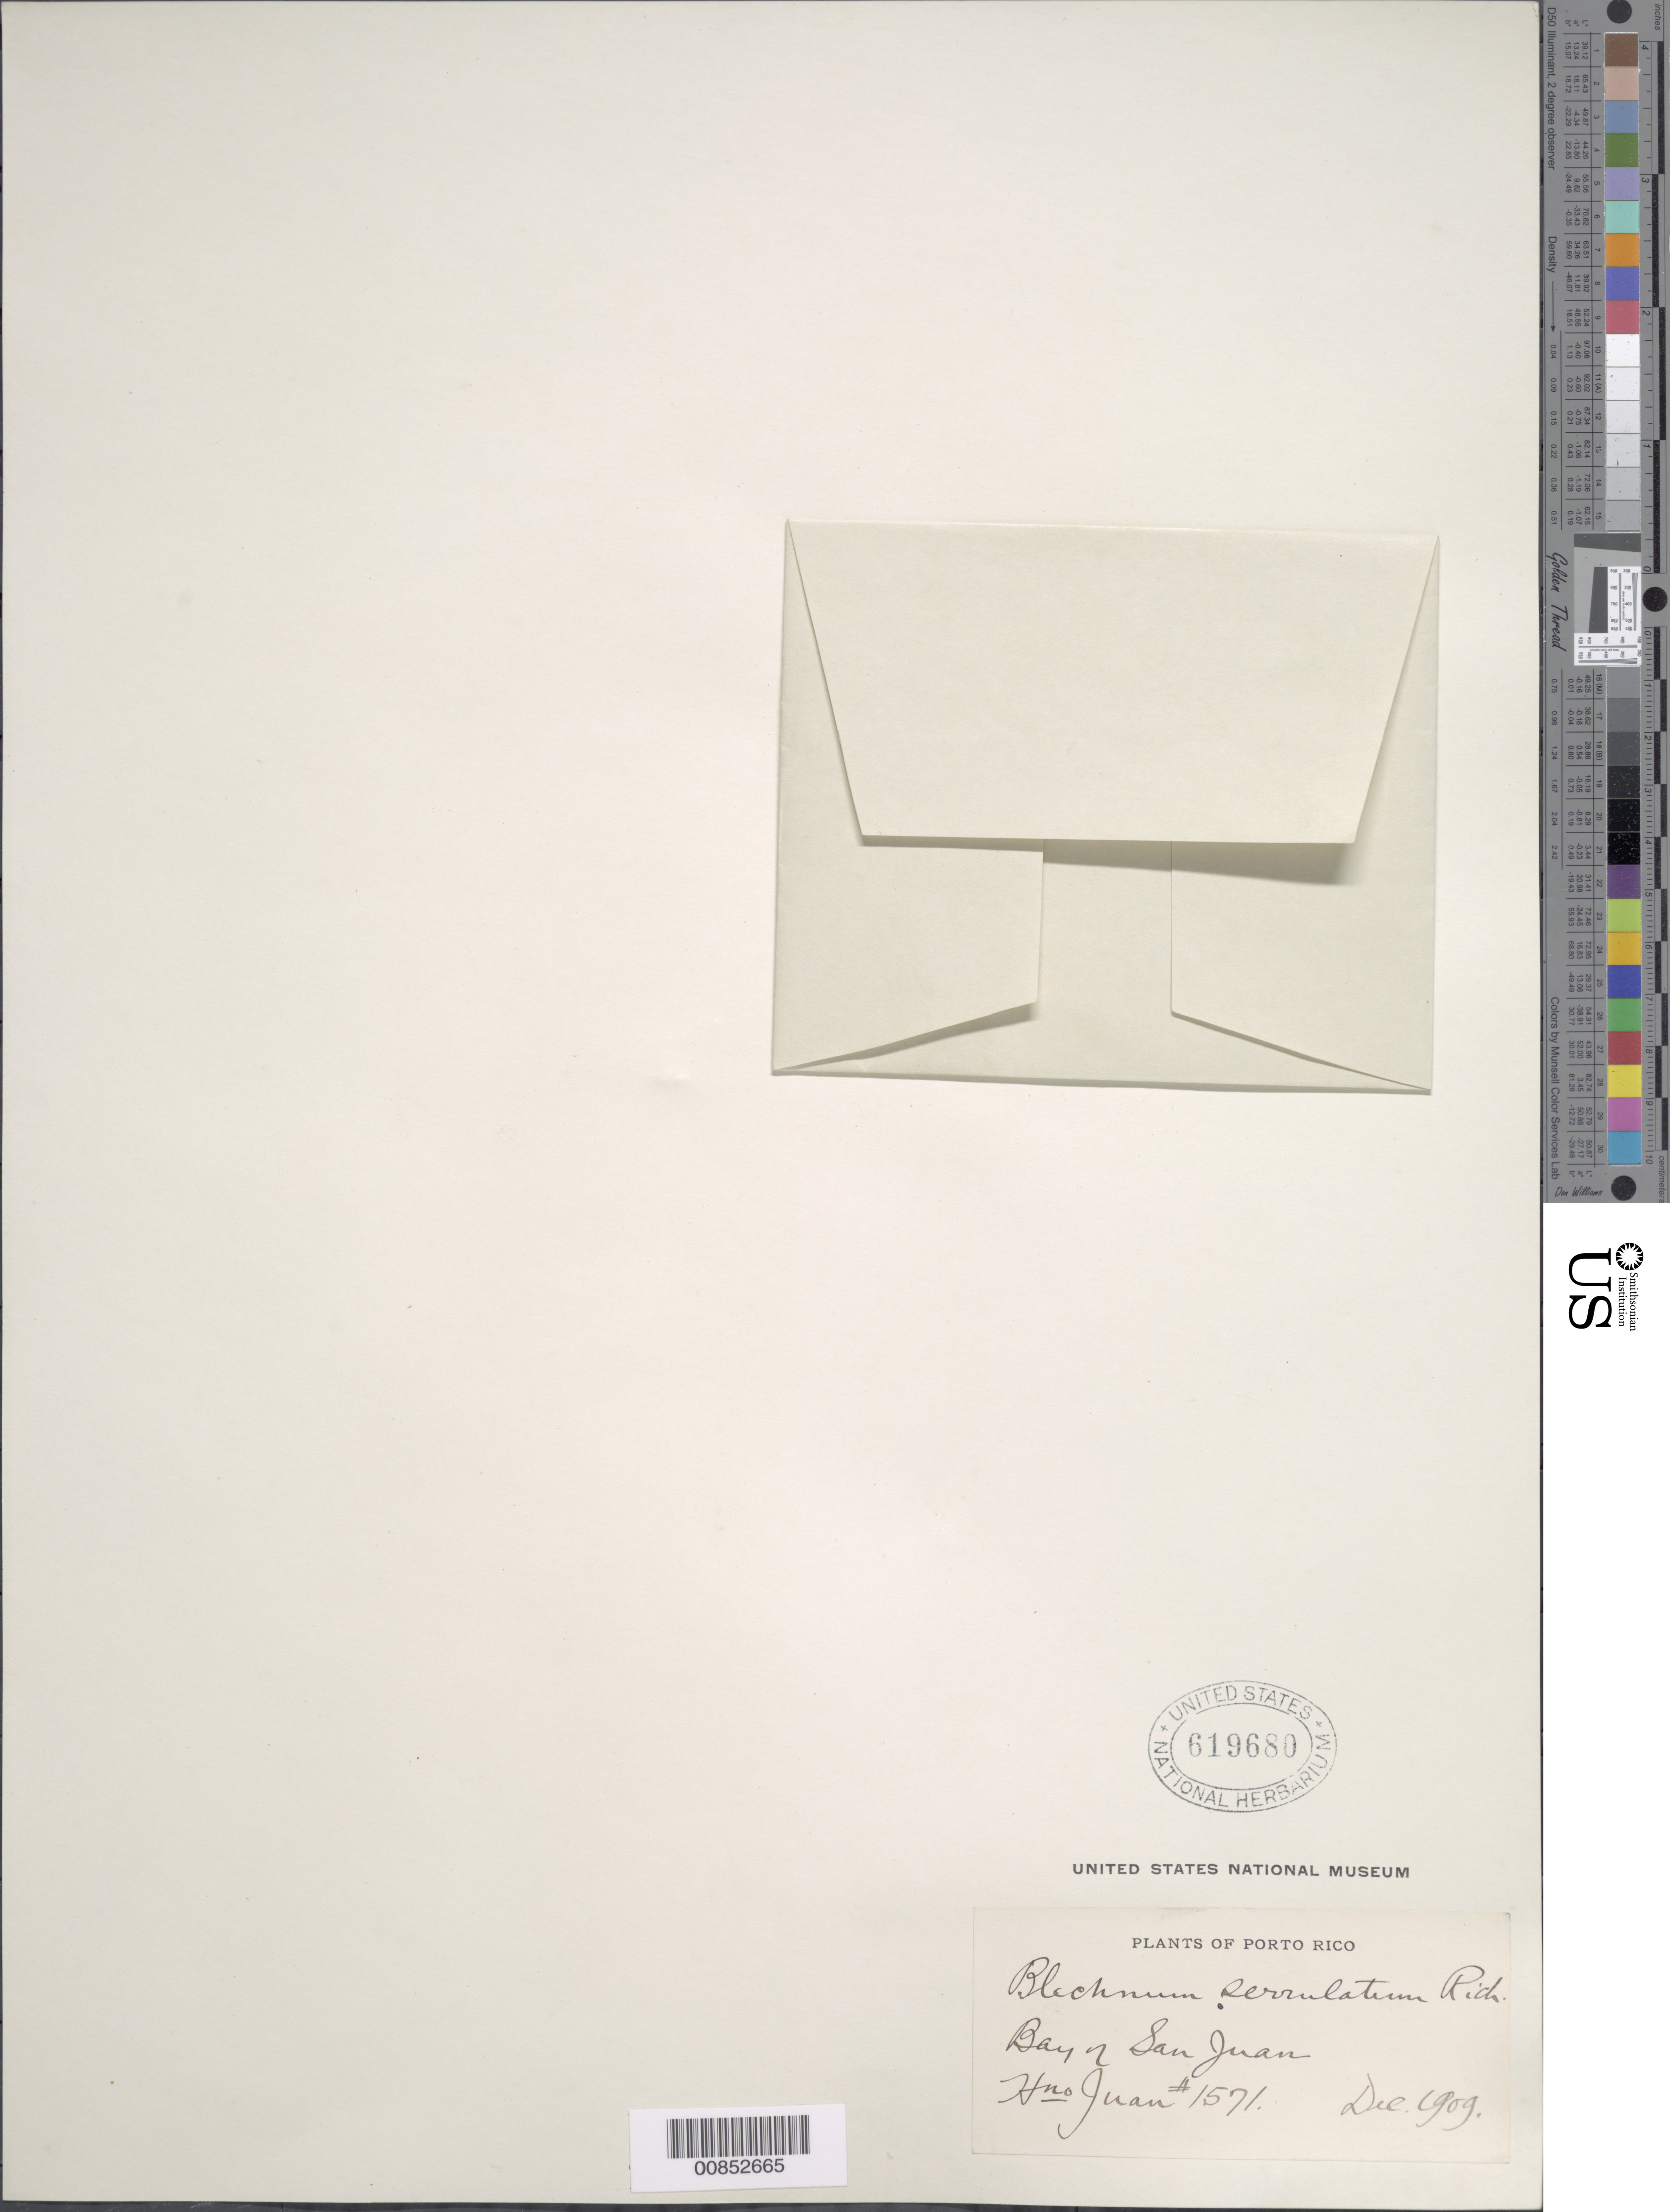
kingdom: Plantae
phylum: Tracheophyta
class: Polypodiopsida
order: Polypodiales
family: Blechnaceae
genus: Telmatoblechnum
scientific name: Telmatoblechnum serrulatum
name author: (Rich.) Perrie et al.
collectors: H. Juan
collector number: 1571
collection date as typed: Dec 1909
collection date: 1909-12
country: Puerto Rico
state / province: San Juan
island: Puerto Rico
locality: Bay of San Juan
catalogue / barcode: US 619680